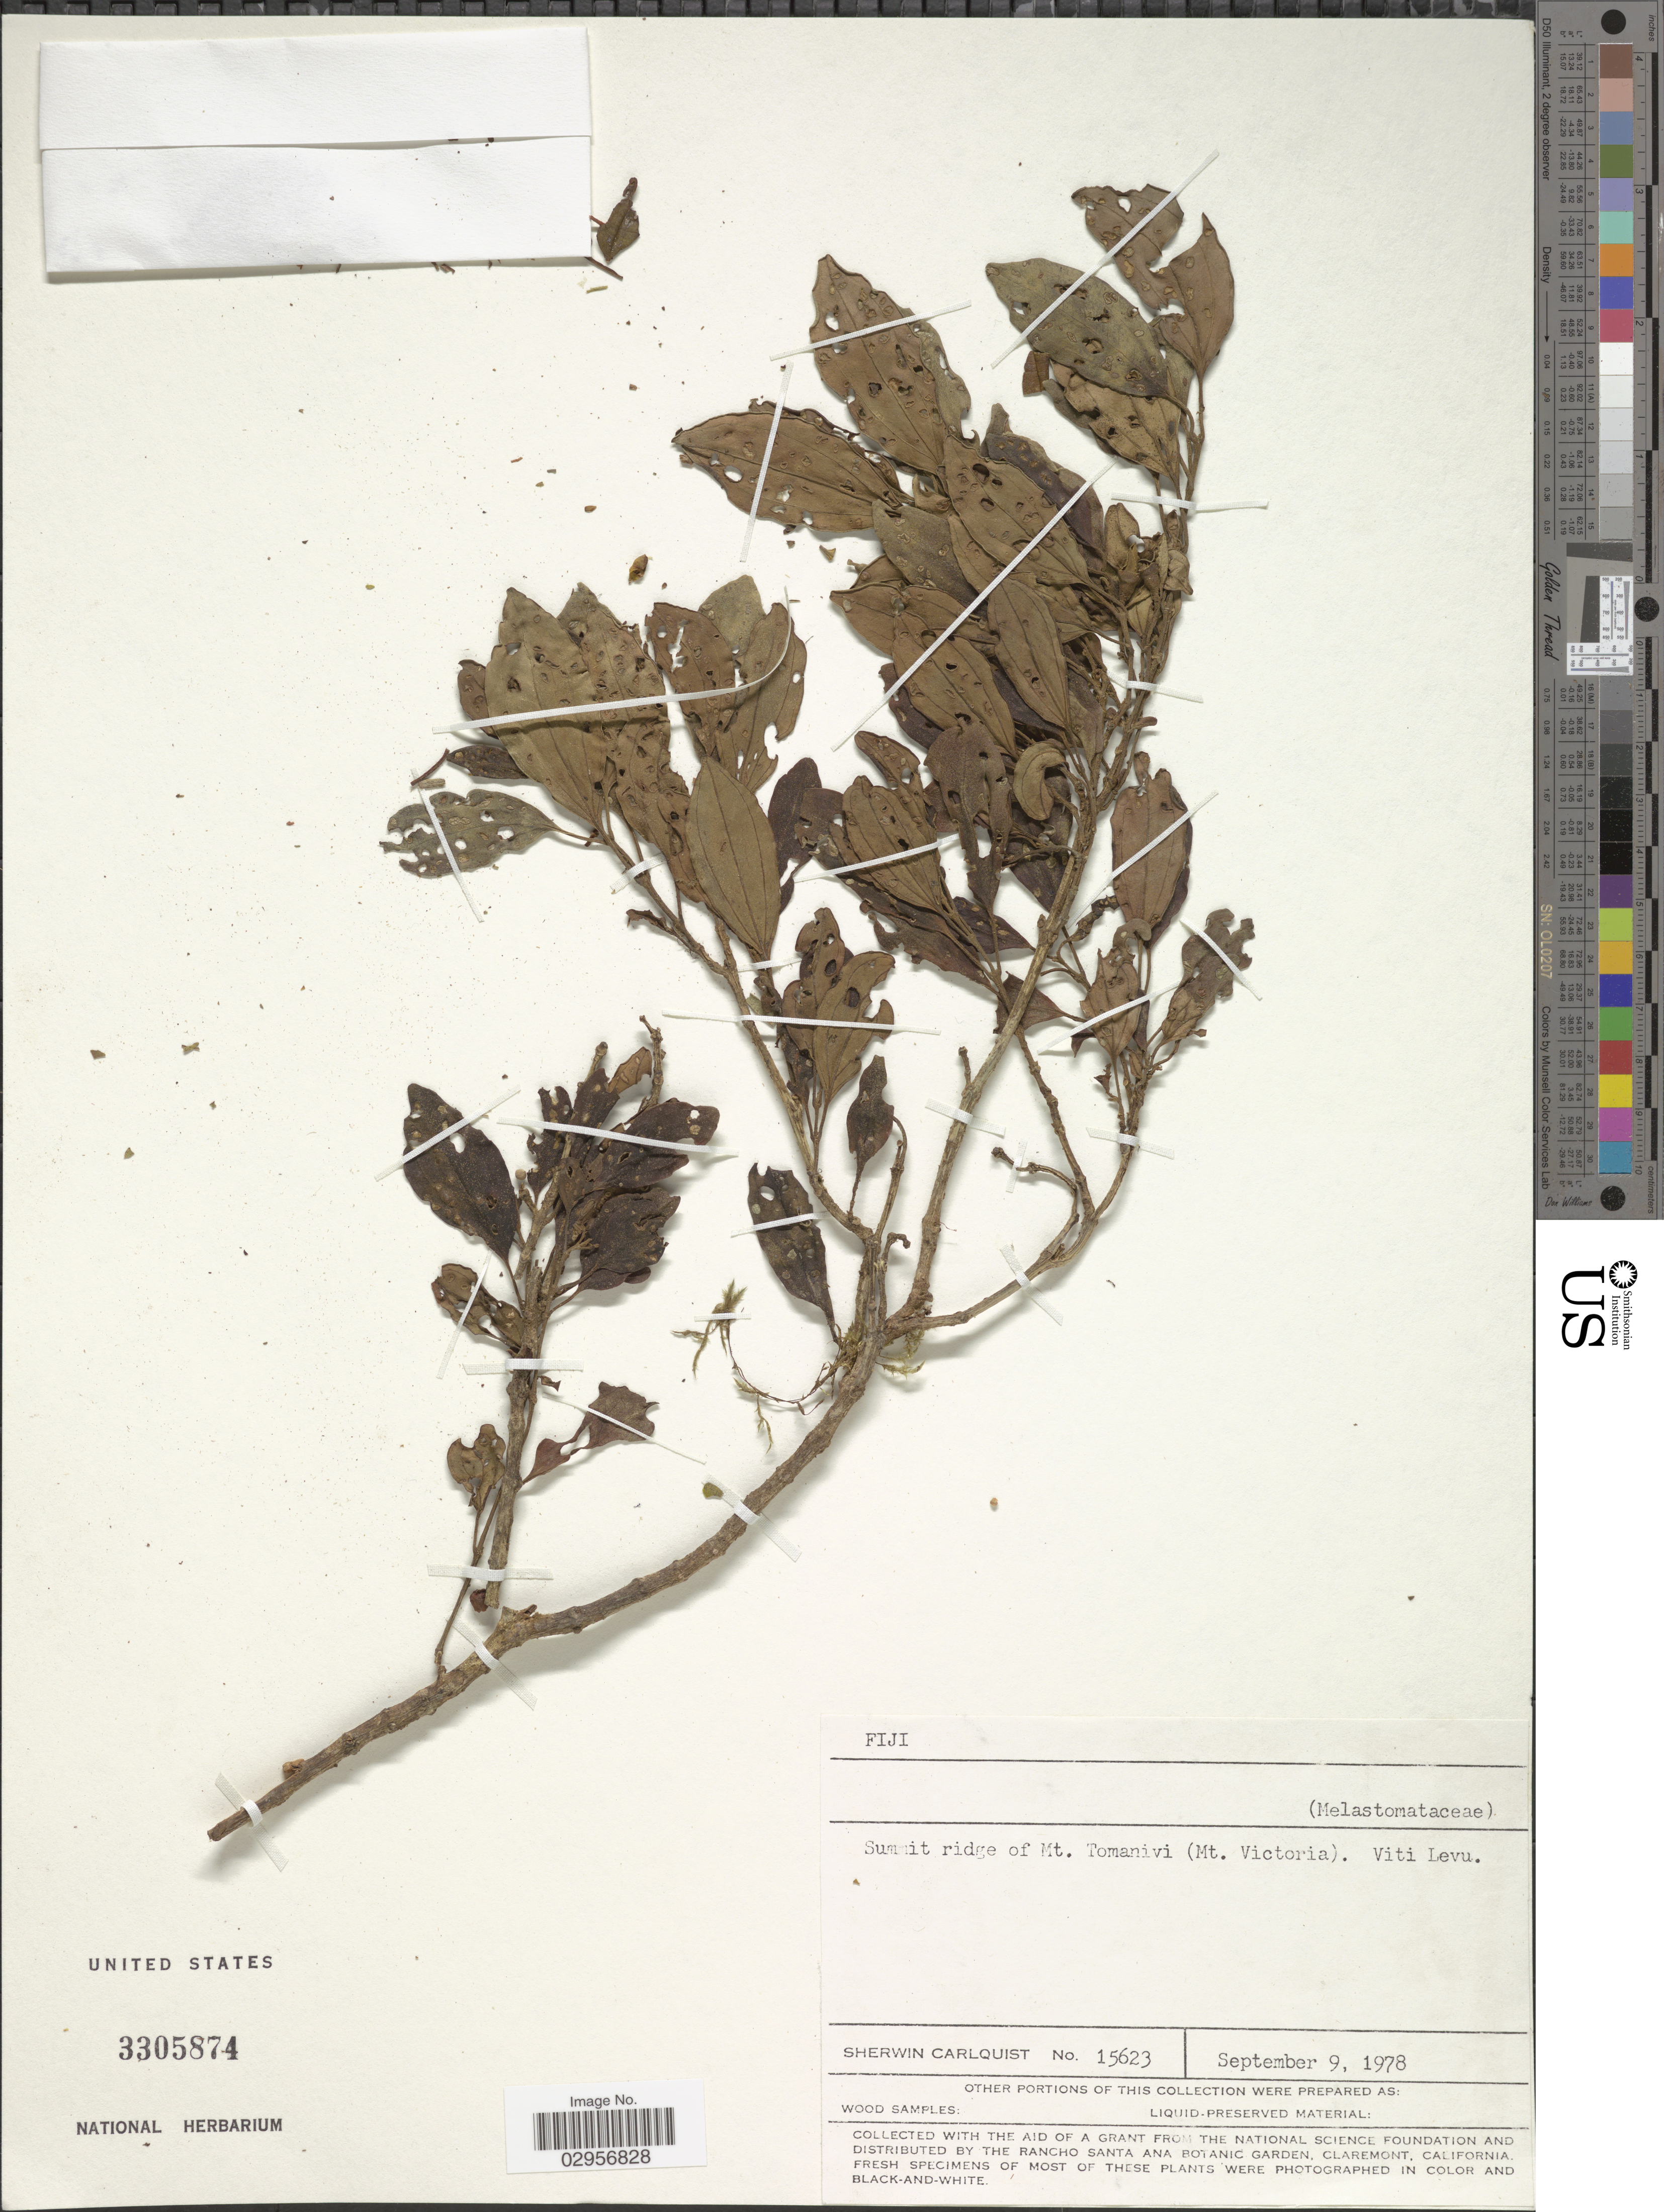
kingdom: Plantae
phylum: Tracheophyta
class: Magnoliopsida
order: Myrtales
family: Melastomataceae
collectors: S. Carlquist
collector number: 15623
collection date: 1978-09-09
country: Fiji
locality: Summit ridge of Mt. Tomanivi (Mt. Victoria). Viti Levu.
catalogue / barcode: US 3305874